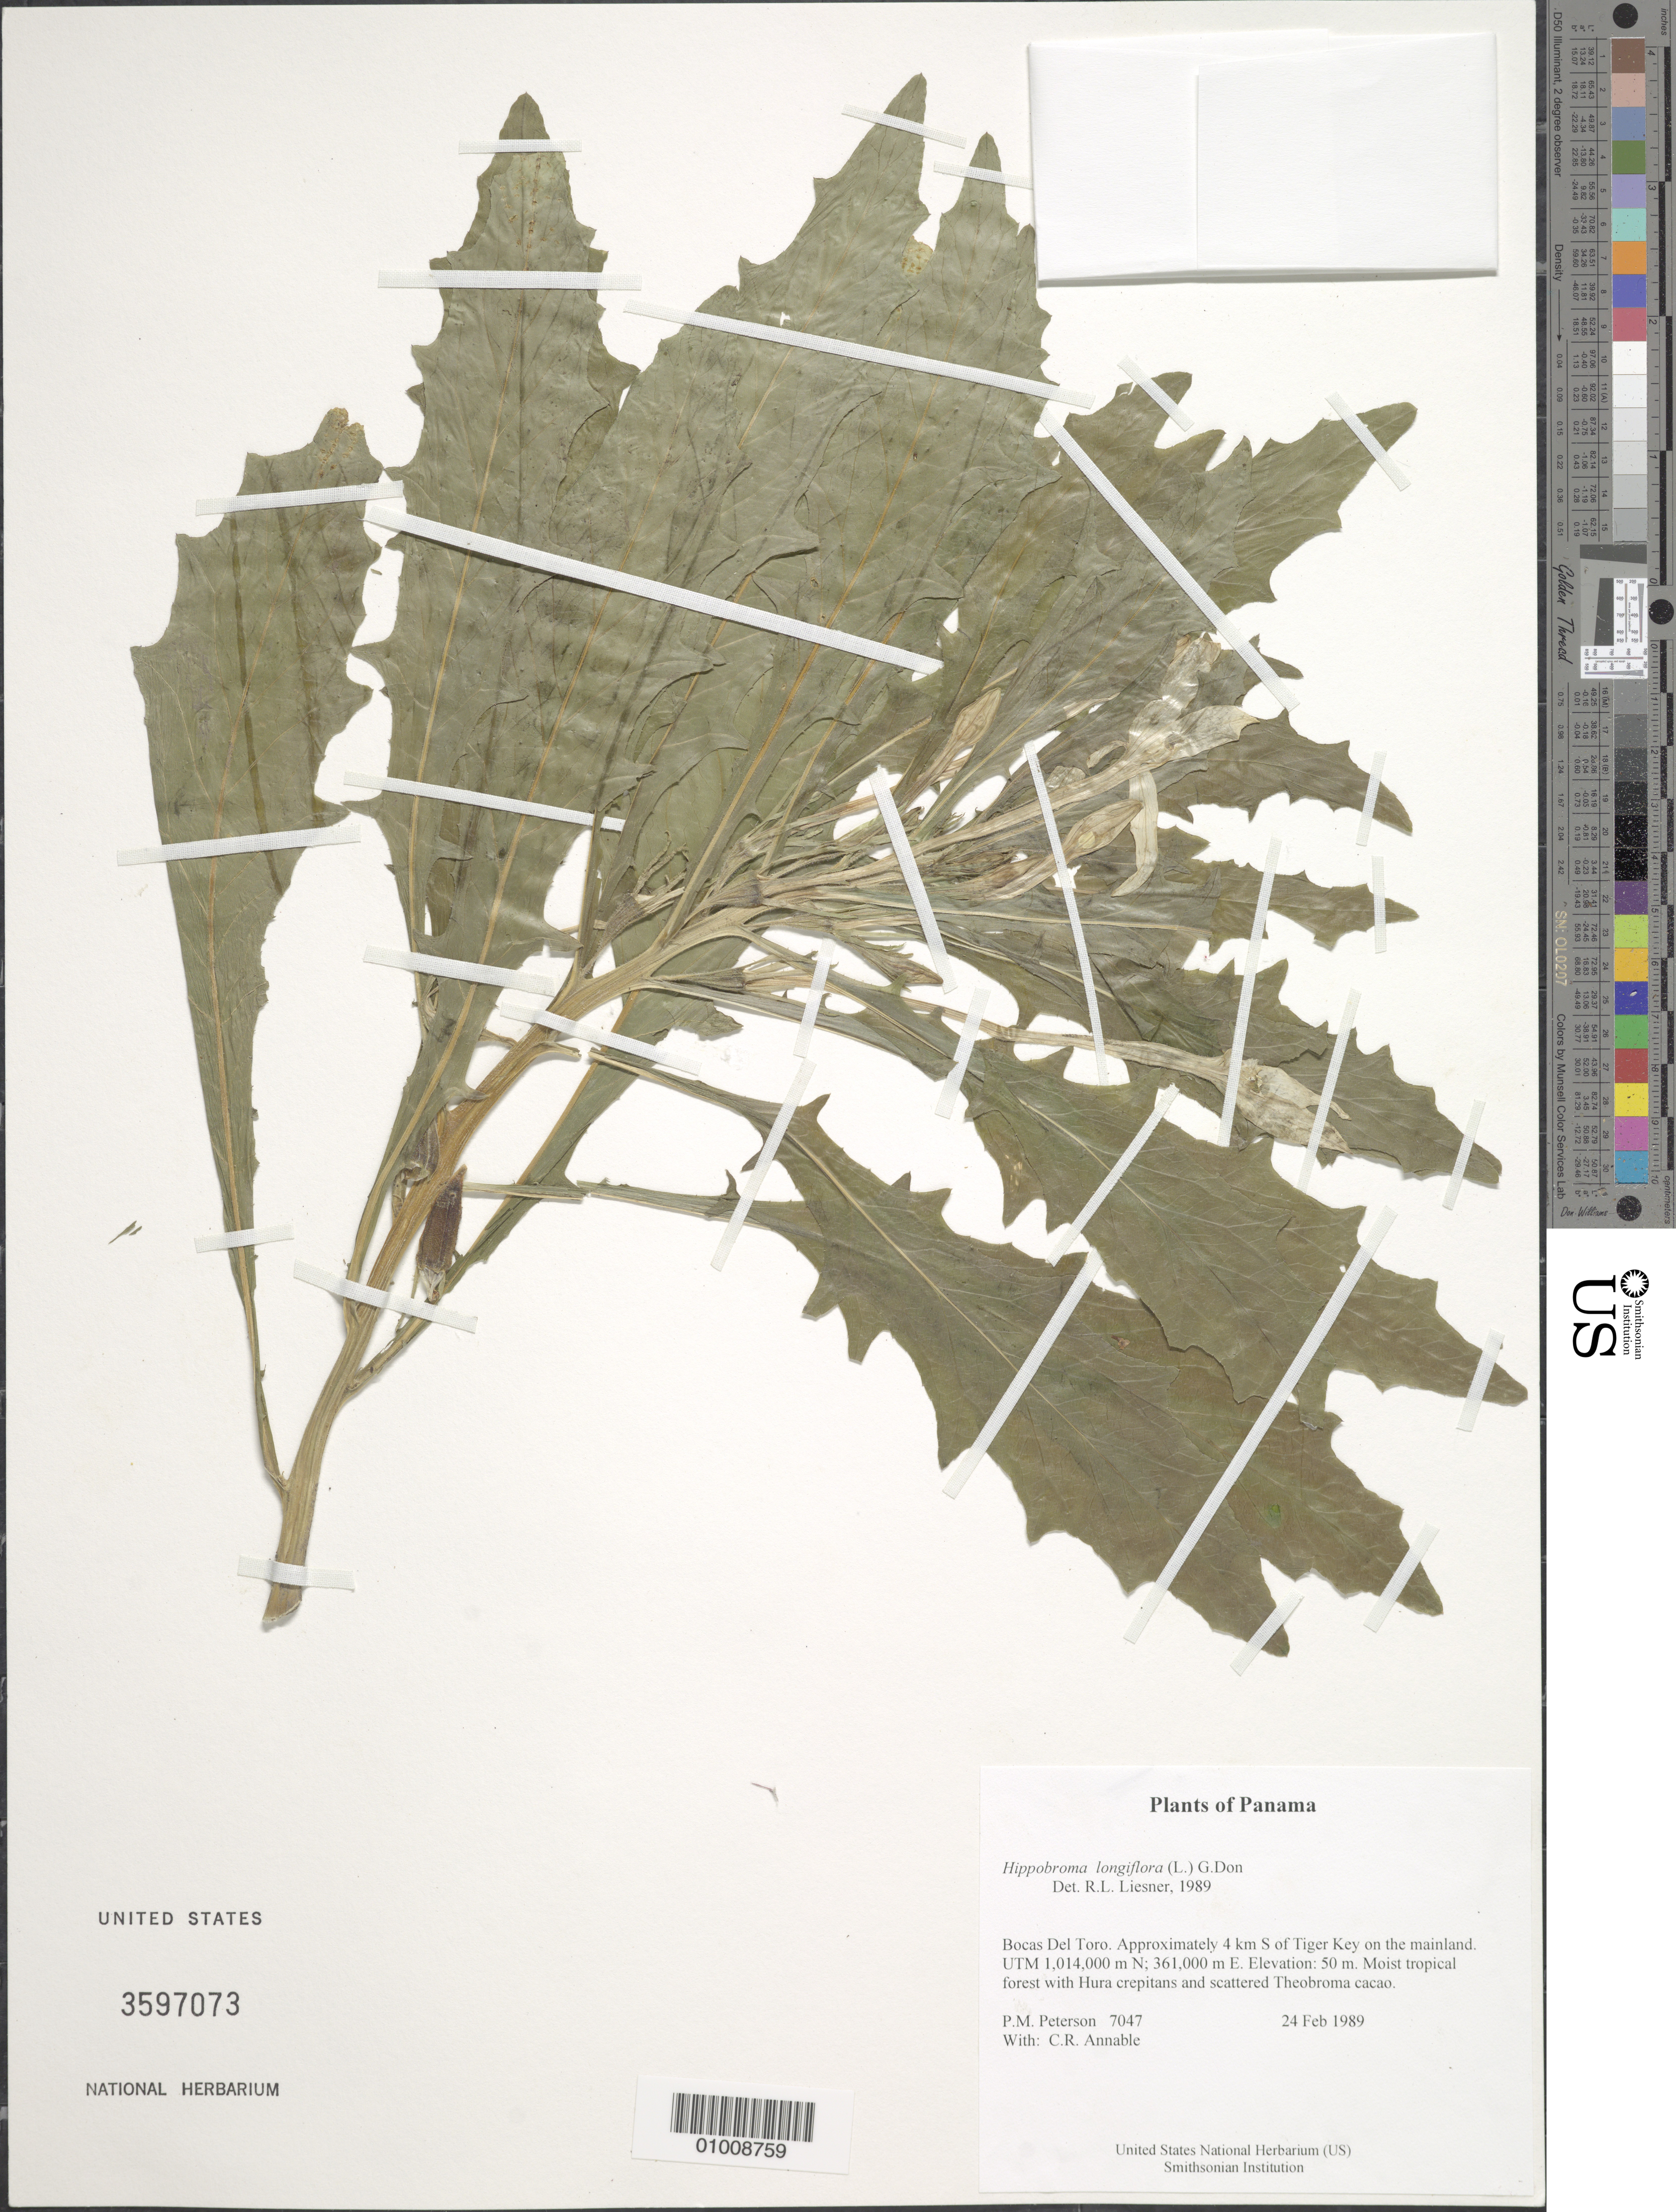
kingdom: Plantae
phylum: Tracheophyta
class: Magnoliopsida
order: Asterales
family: Campanulaceae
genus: Hippobroma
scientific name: Hippobroma longiflora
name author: (L.) G. Don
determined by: Liesner, R. L.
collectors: P. M. Peterson & C. R. Annable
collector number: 07047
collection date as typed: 24 Feb 1989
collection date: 1989-02-24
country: Panama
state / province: Bocas del Toro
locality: Approximately 4 km S of Tiger Key on the mainland. UTM 1,014,000 m N; 361,000 m E.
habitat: Moist tropical forest with Hura crepitans and scattered Theobroma cacao.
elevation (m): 50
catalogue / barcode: US 3597073